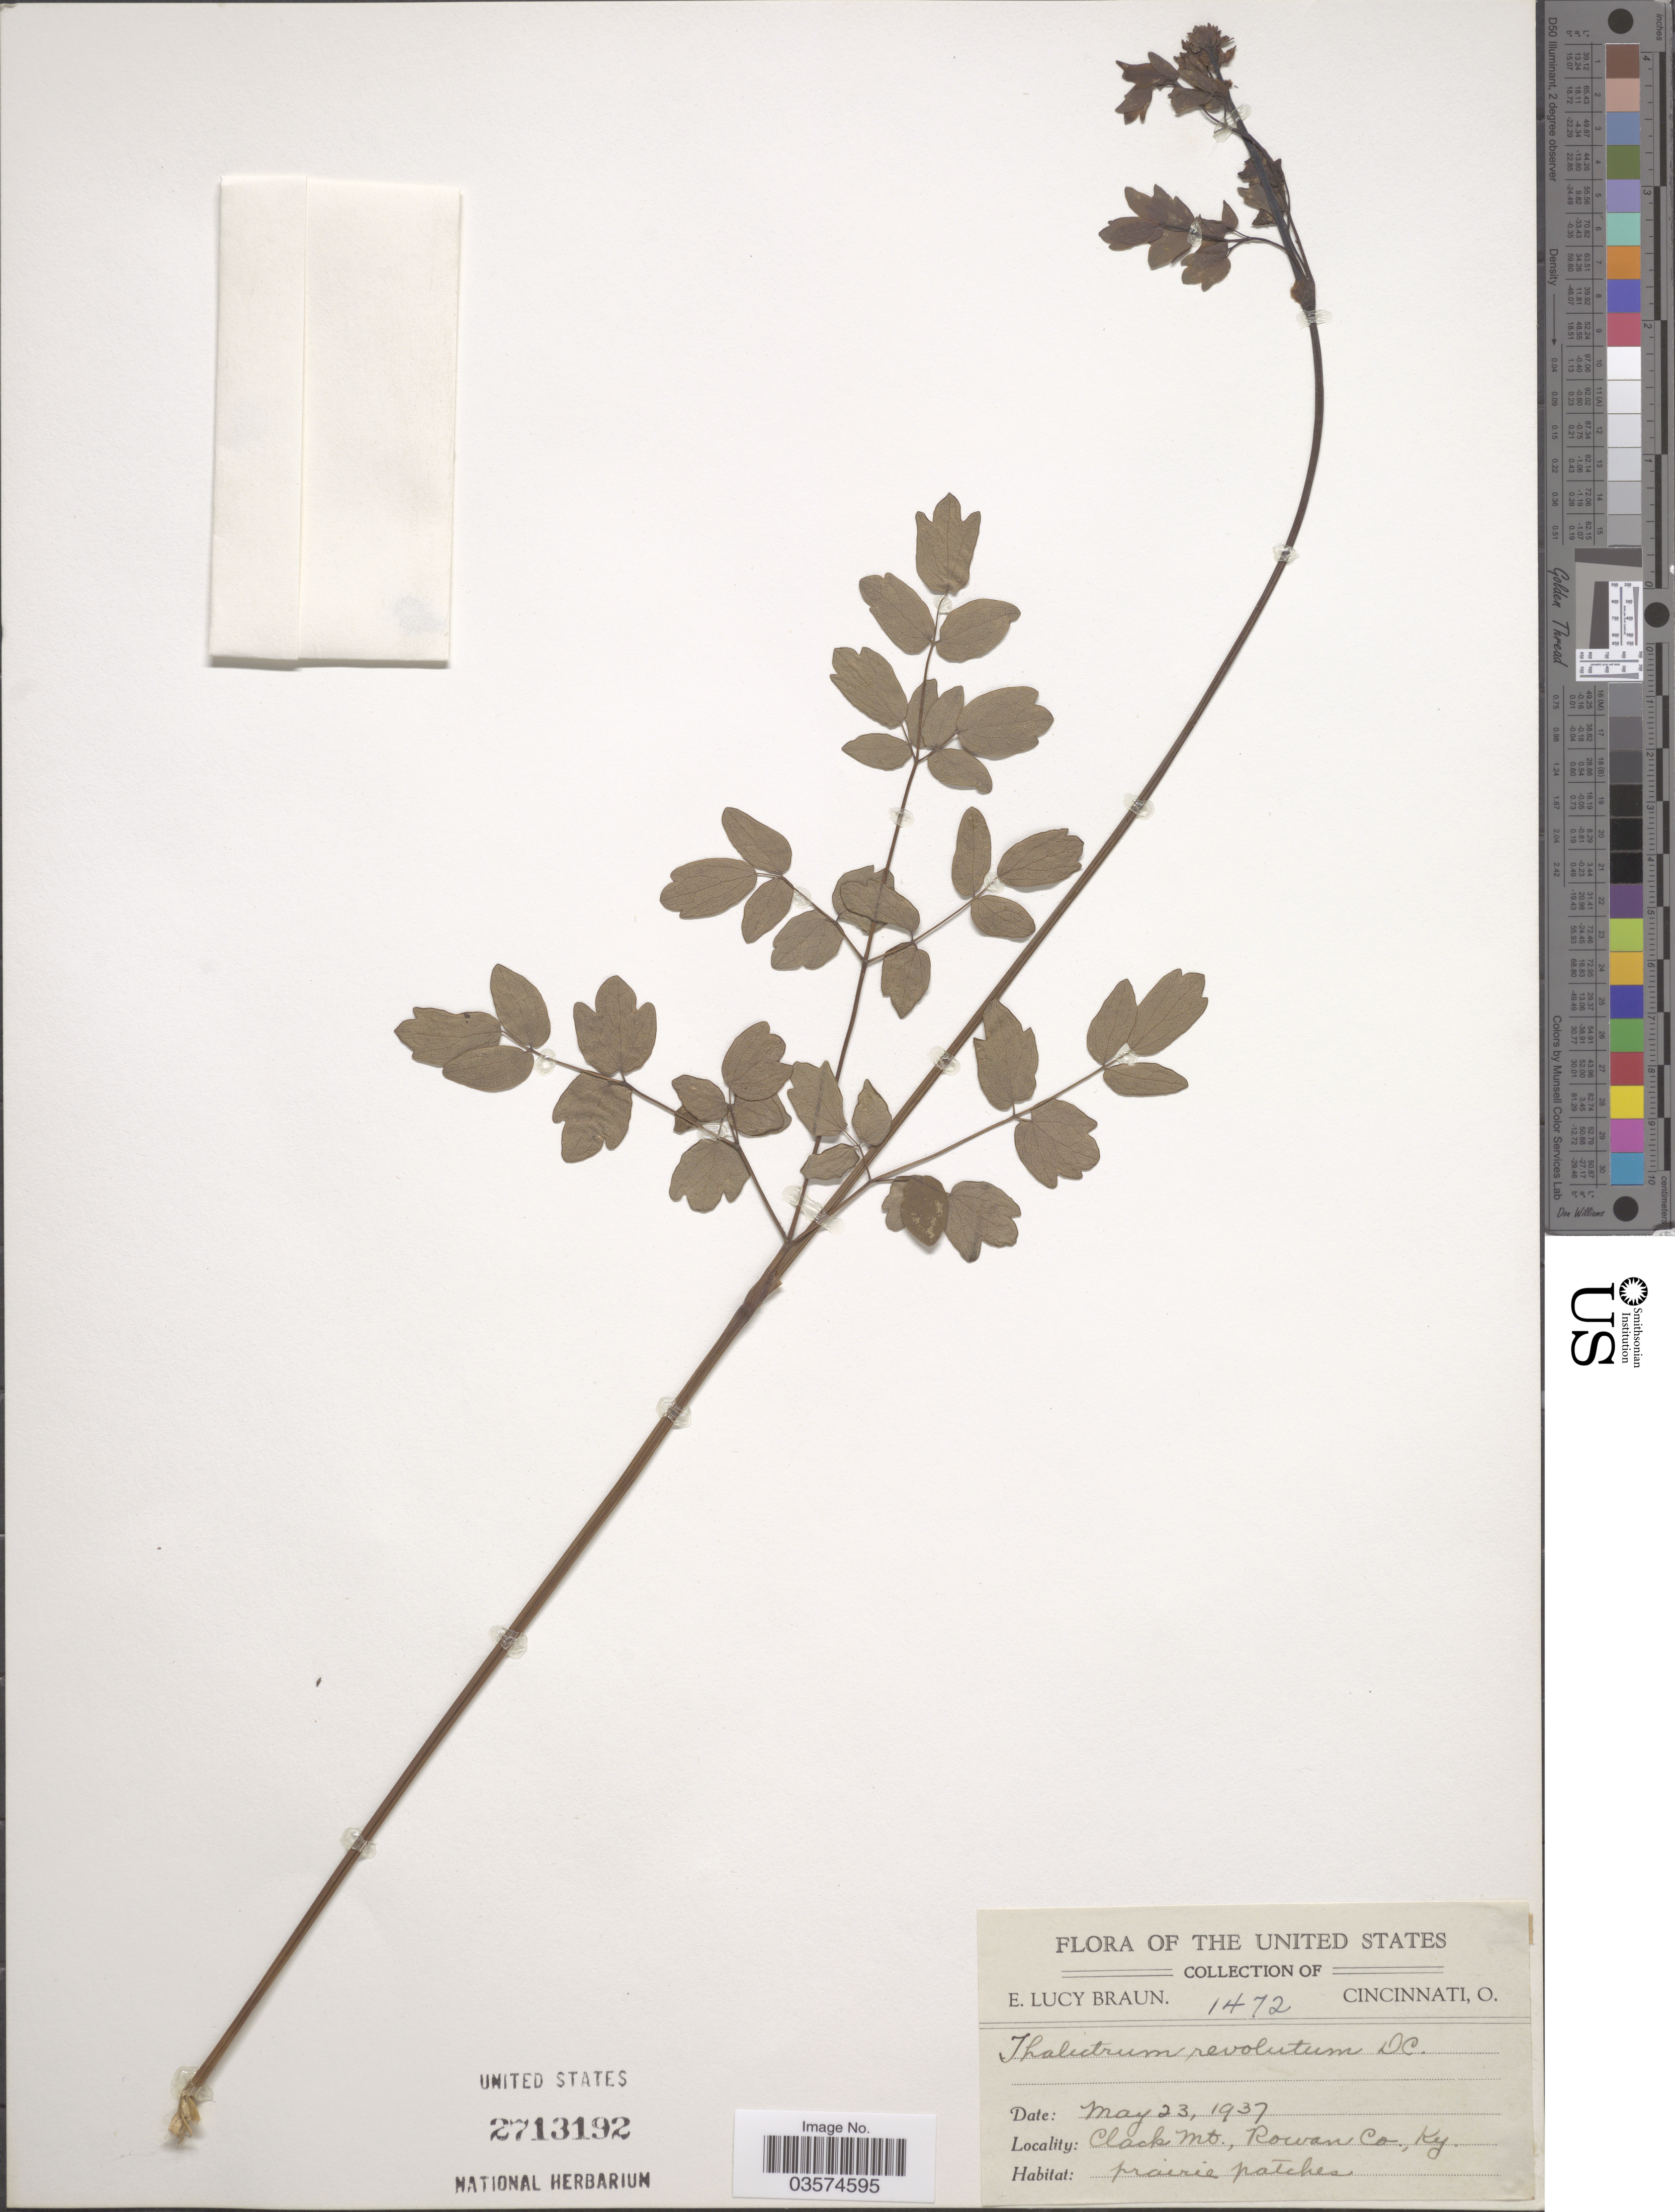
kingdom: Plantae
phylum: Tracheophyta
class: Magnoliopsida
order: Ranunculales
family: Ranunculaceae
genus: Thalictrum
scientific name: Thalictrum amphibolum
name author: Greene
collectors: E. L. Braun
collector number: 1472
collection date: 1937-05-23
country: United States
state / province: Kentucky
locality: Clack Mt. Rowan Co.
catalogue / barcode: US 2713192